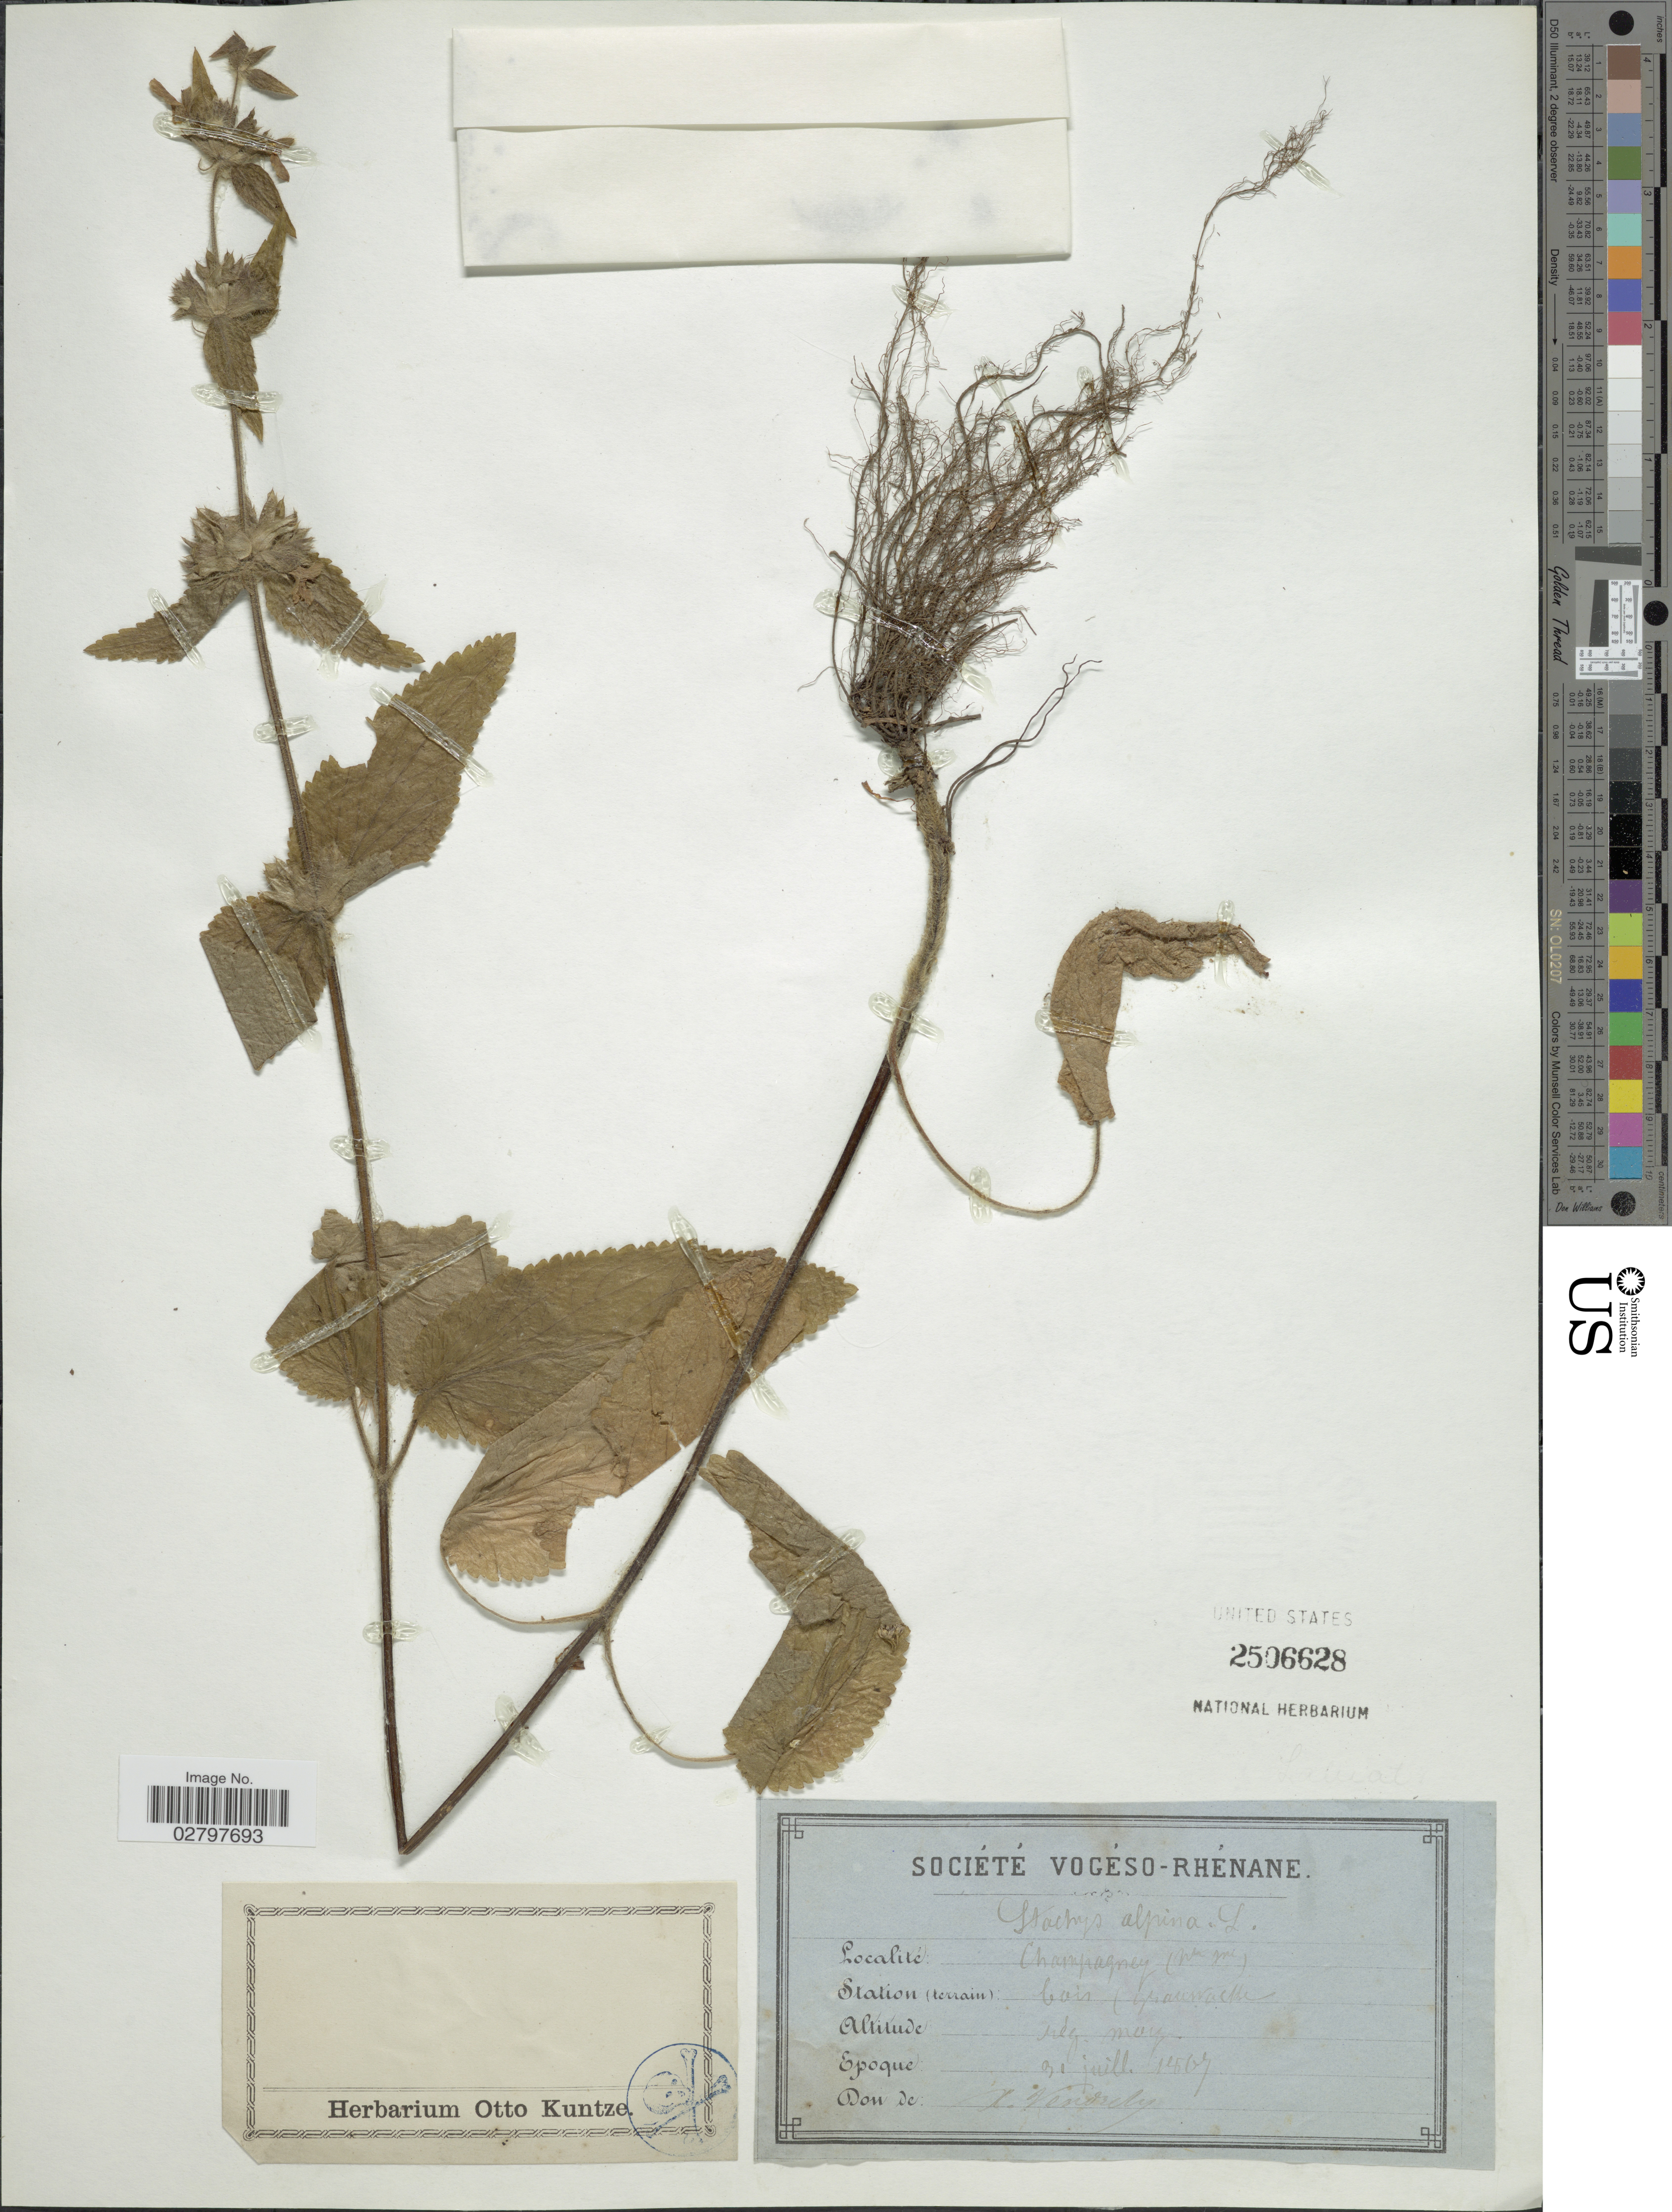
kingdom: Plantae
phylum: Tracheophyta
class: Magnoliopsida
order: Lamiales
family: Lamiaceae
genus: Stachys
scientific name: Stachys alpina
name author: L.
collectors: X. Vendrely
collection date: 1867-07-31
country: France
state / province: Grand Est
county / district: Vosges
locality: Vogéso-Rhenane, Champagney ( [illegible text]), Station Bois (grauwalsse). [interpreted]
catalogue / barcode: US 2506628